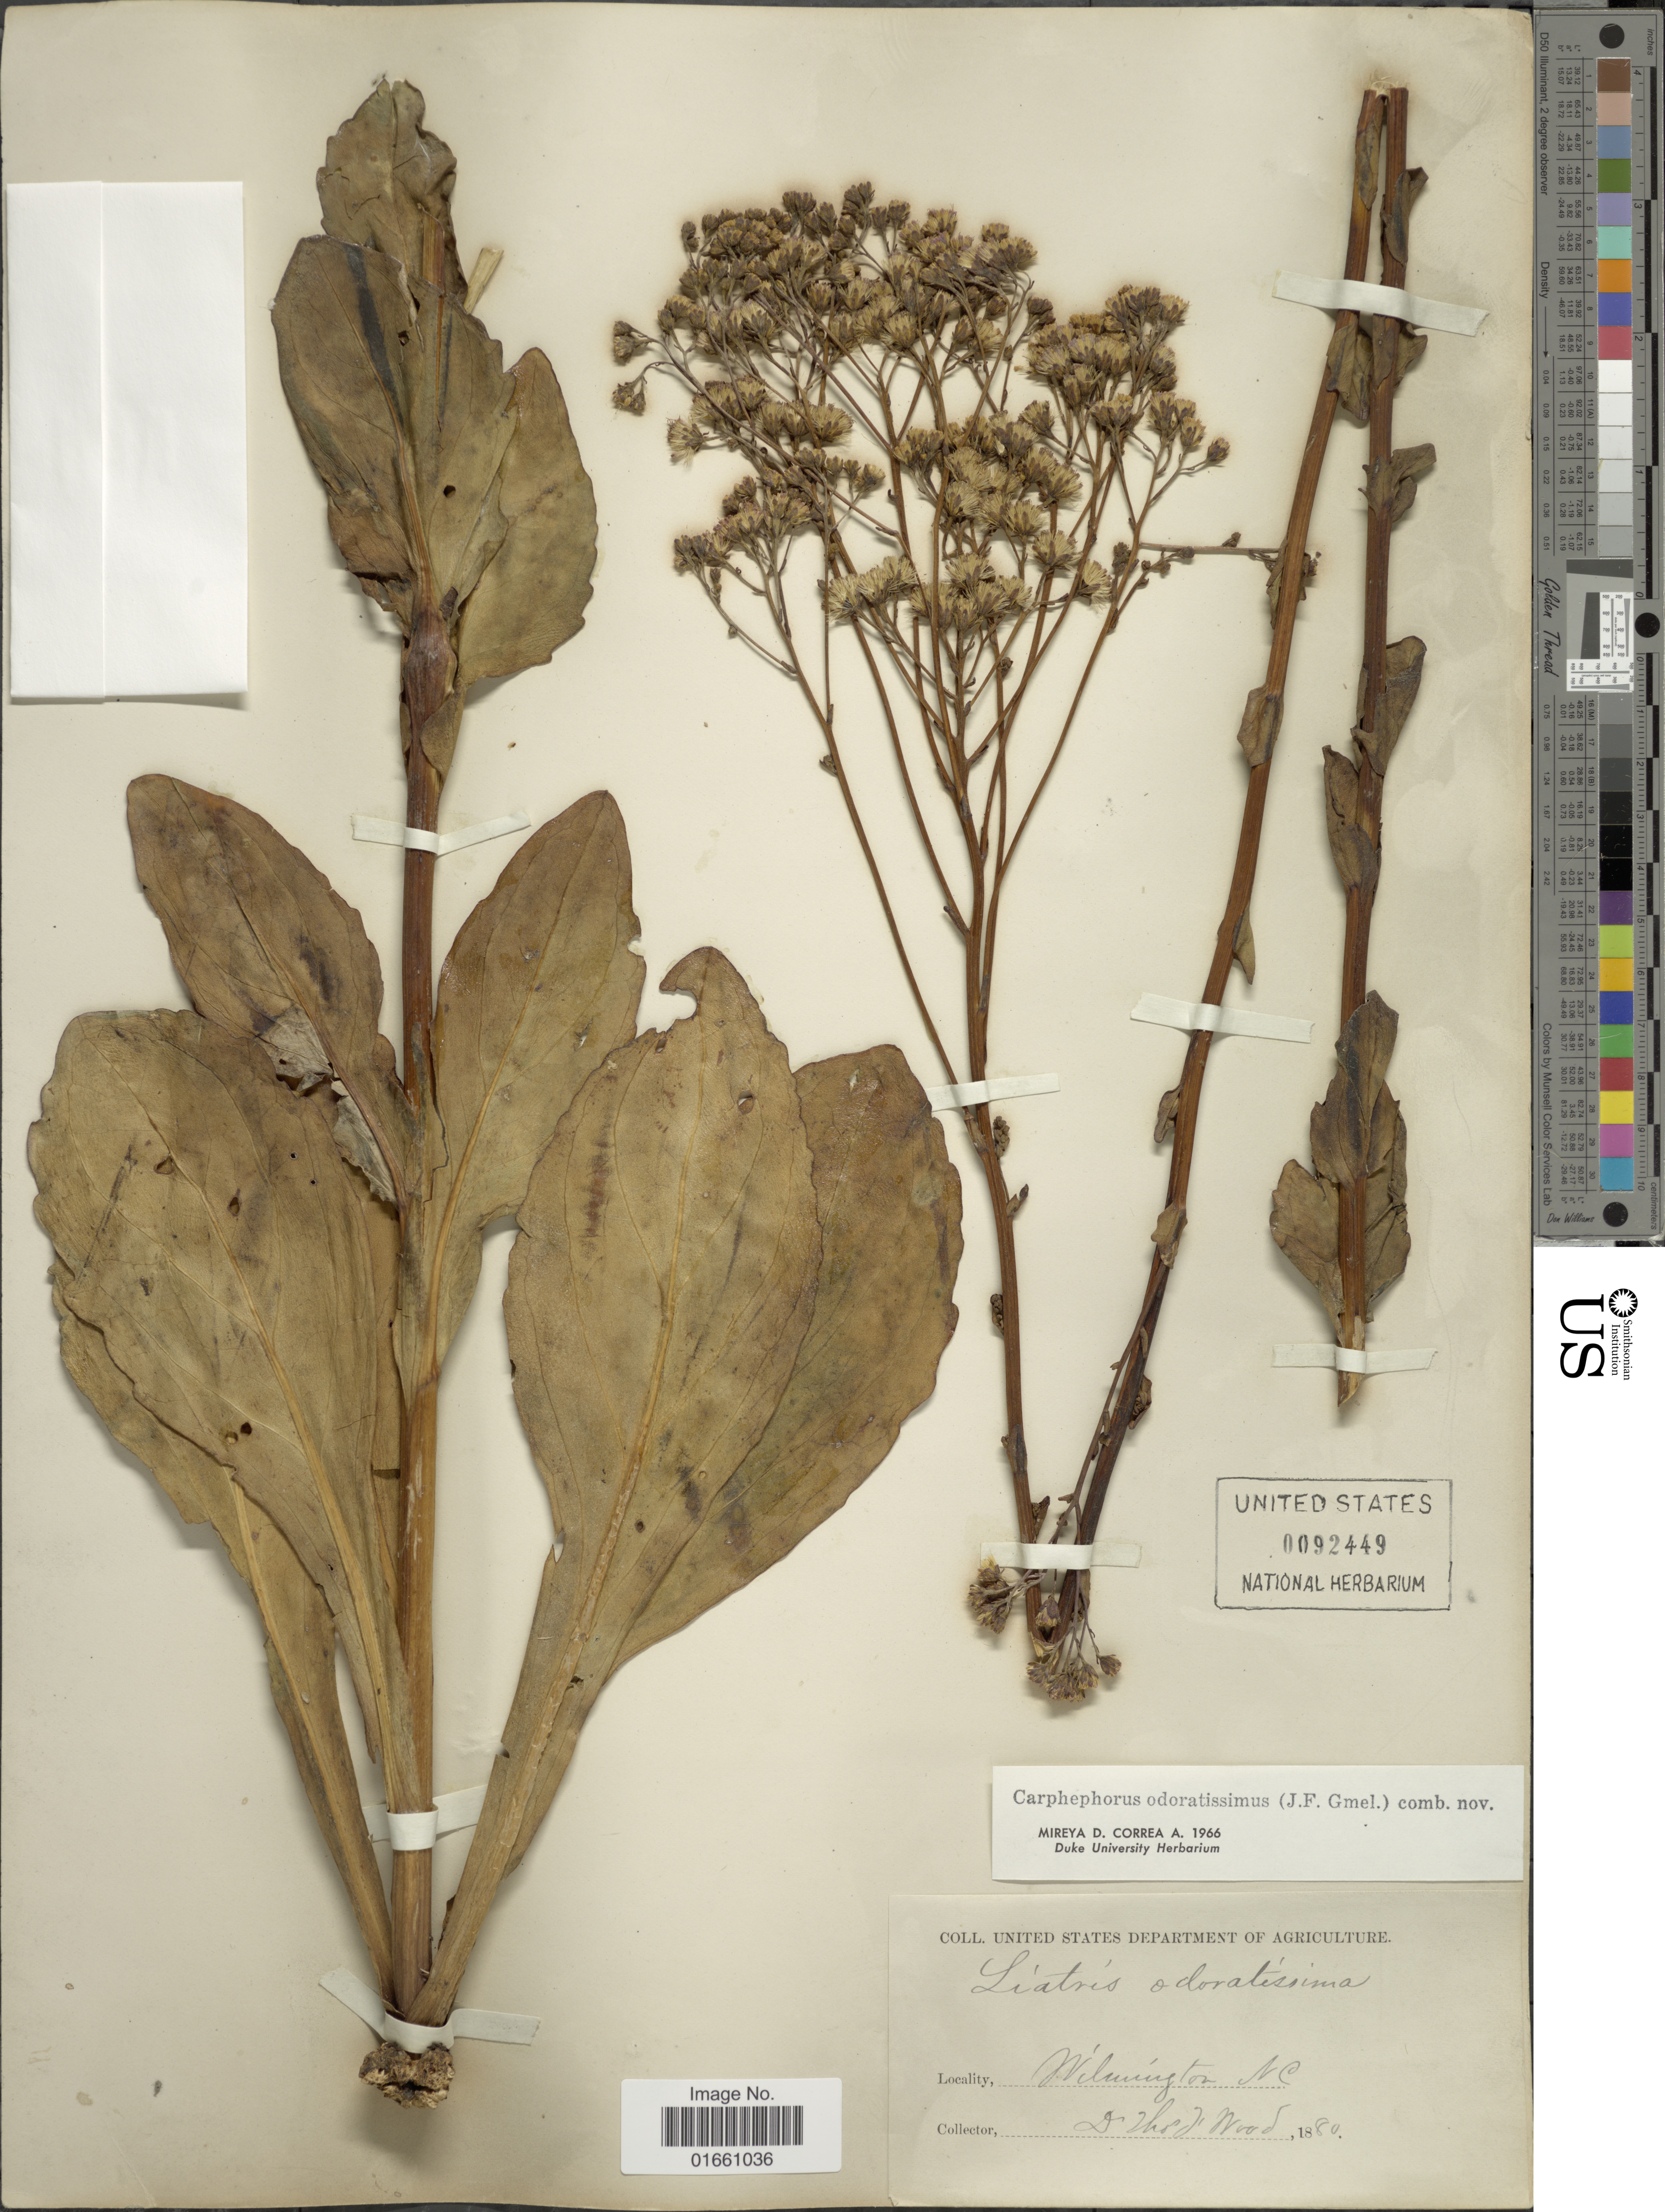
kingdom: Plantae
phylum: Tracheophyta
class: Magnoliopsida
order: Asterales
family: Asteraceae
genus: Trilisa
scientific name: Trilisa odoratissima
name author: (J.F. Gmel.) Cass.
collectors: T. F. Wood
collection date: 1880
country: United States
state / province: North Carolina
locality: Wilmington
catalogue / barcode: US 92449